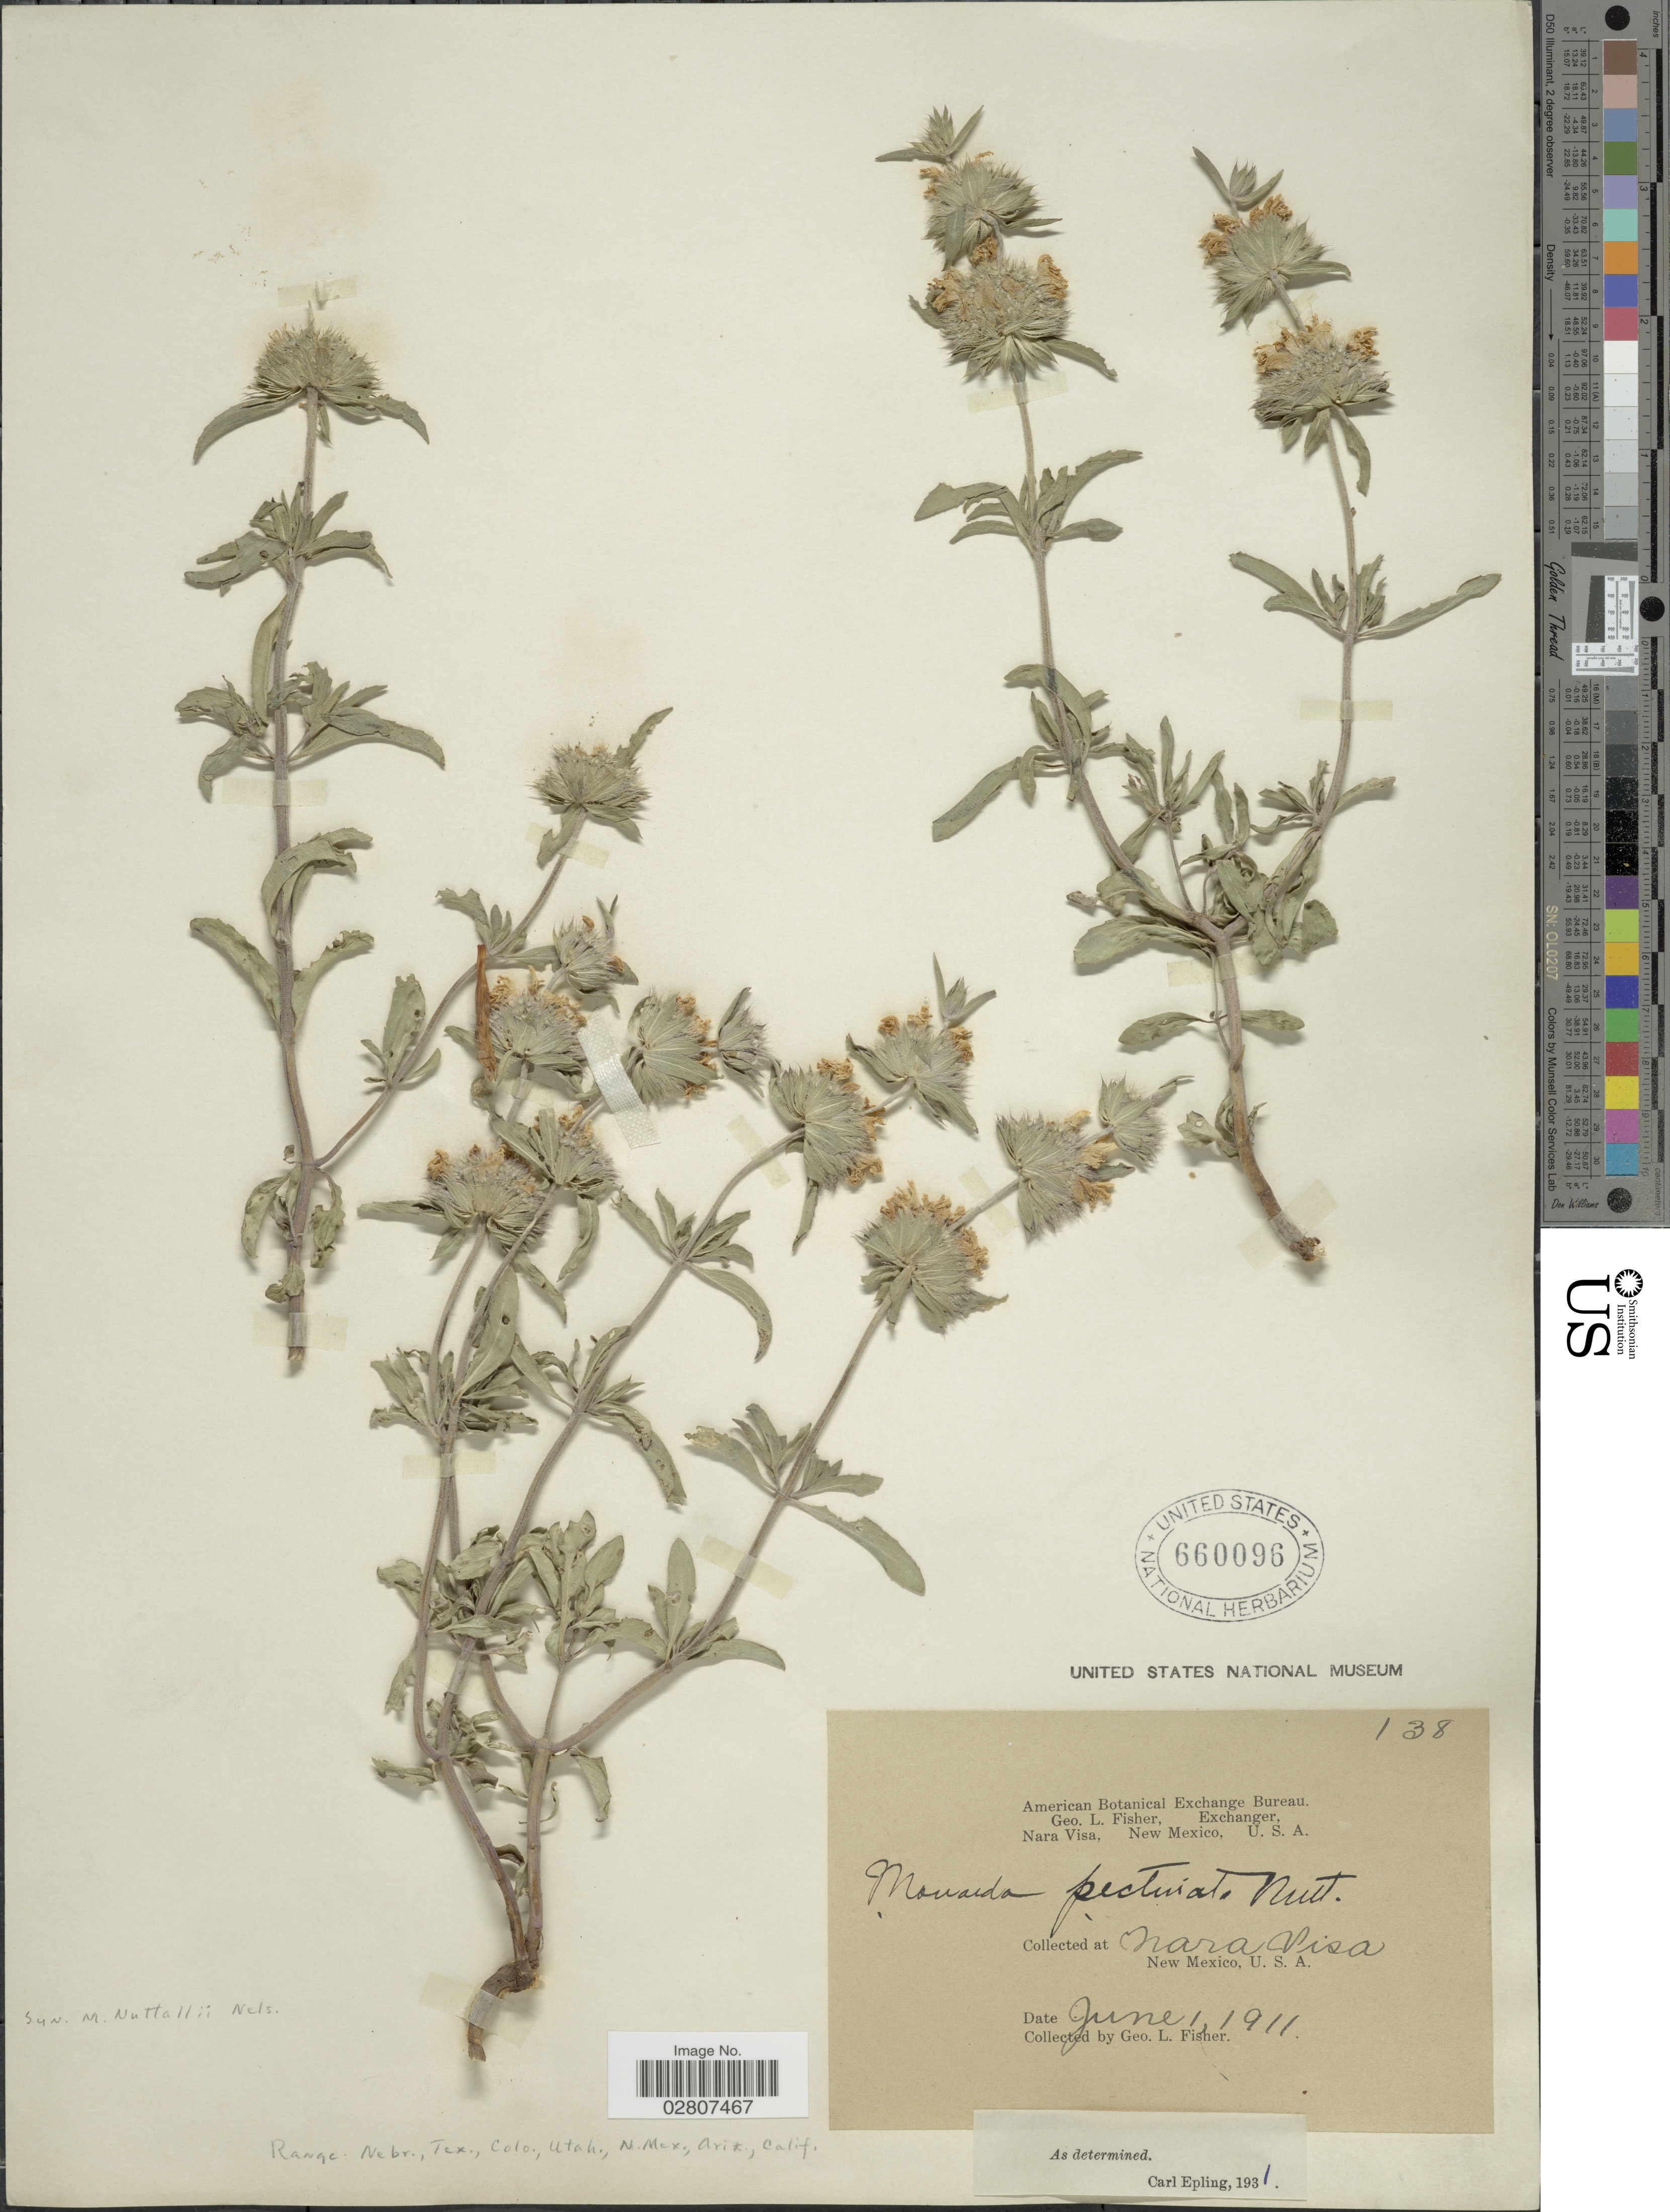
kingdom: Plantae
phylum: Tracheophyta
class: Magnoliopsida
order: Lamiales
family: Lamiaceae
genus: Monarda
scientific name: Monarda pectinata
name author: Nutt.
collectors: G. L. Fisher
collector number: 138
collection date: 1911-06-01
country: United States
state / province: New Mexico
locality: Nara Visa, New Mexico.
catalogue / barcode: US 660096